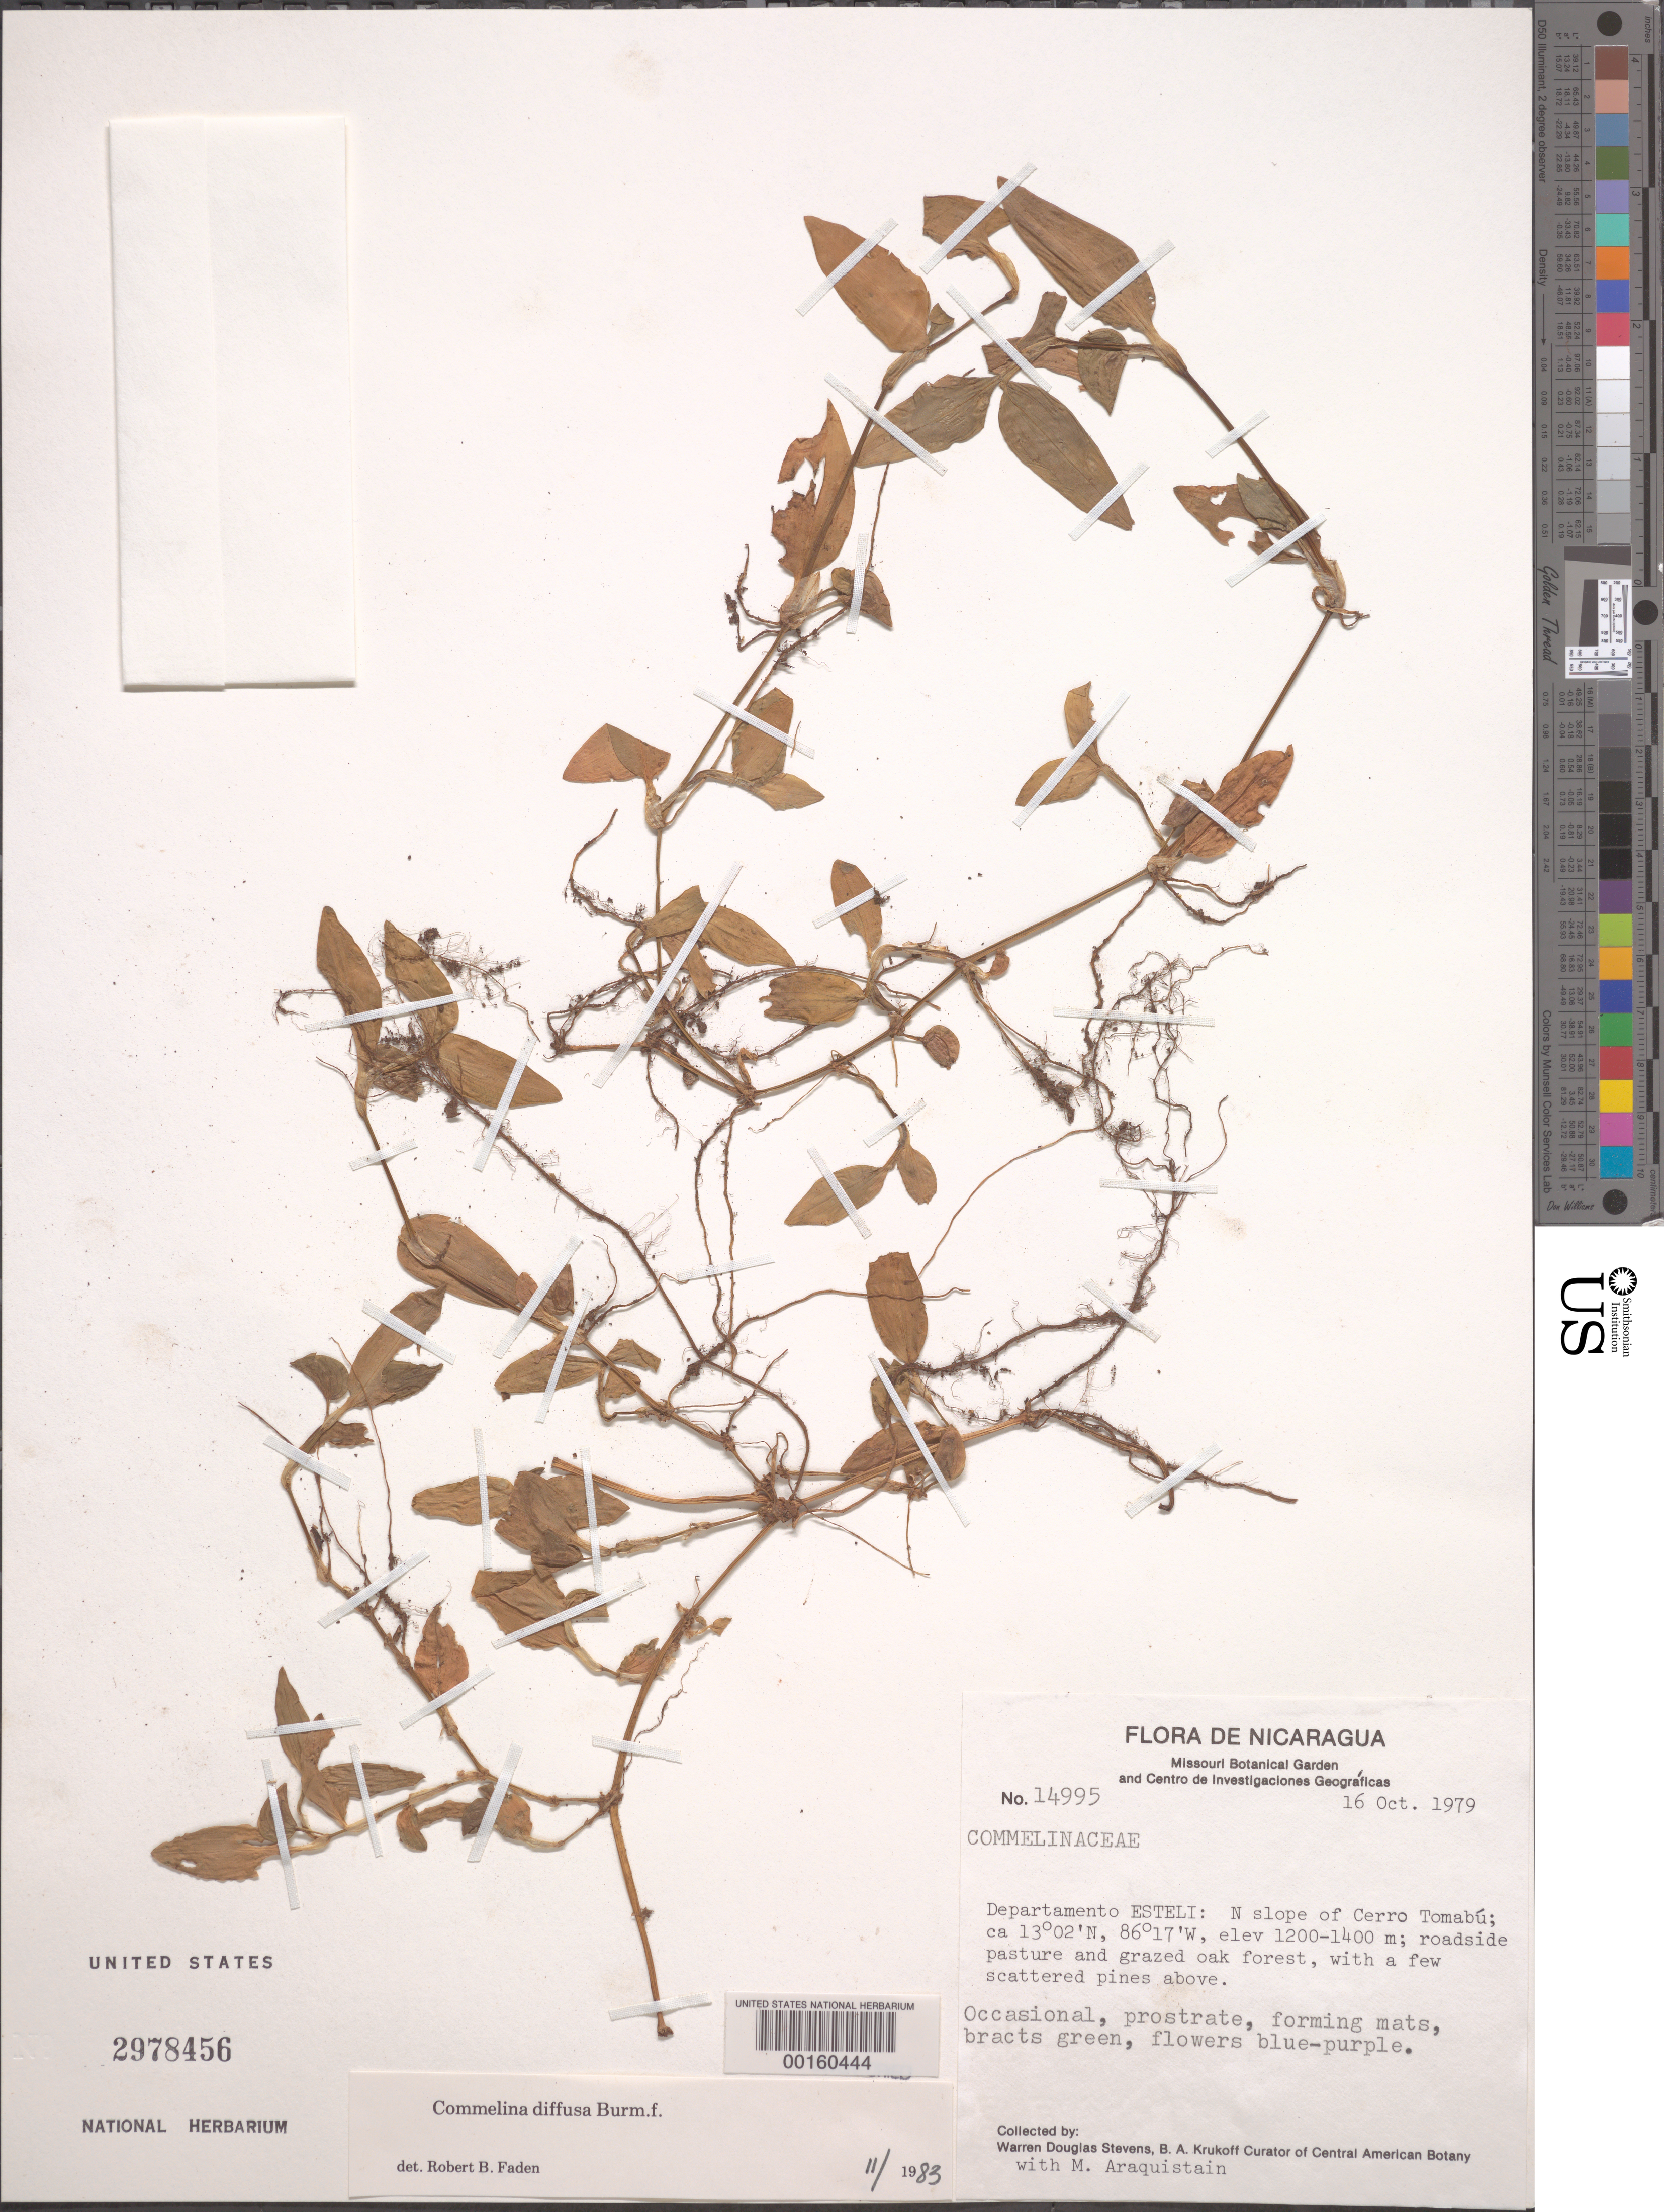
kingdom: Plantae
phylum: Tracheophyta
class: Liliopsida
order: Commelinales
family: Commelinaceae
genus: Commelina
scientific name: Commelina diffusa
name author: Burm. f.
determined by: Faden, Robert B., (US), Smithsonian Institution - National Museum of Natural History (UNITED STATES)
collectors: W. D. Stevens & M. Araquistain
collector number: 14995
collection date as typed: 16 Oct 1979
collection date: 1979-10-16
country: Nicaragua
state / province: Estelí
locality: Cerro tomabu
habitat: Roadside pasture, grazed oak forest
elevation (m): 1200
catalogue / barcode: US 2978456